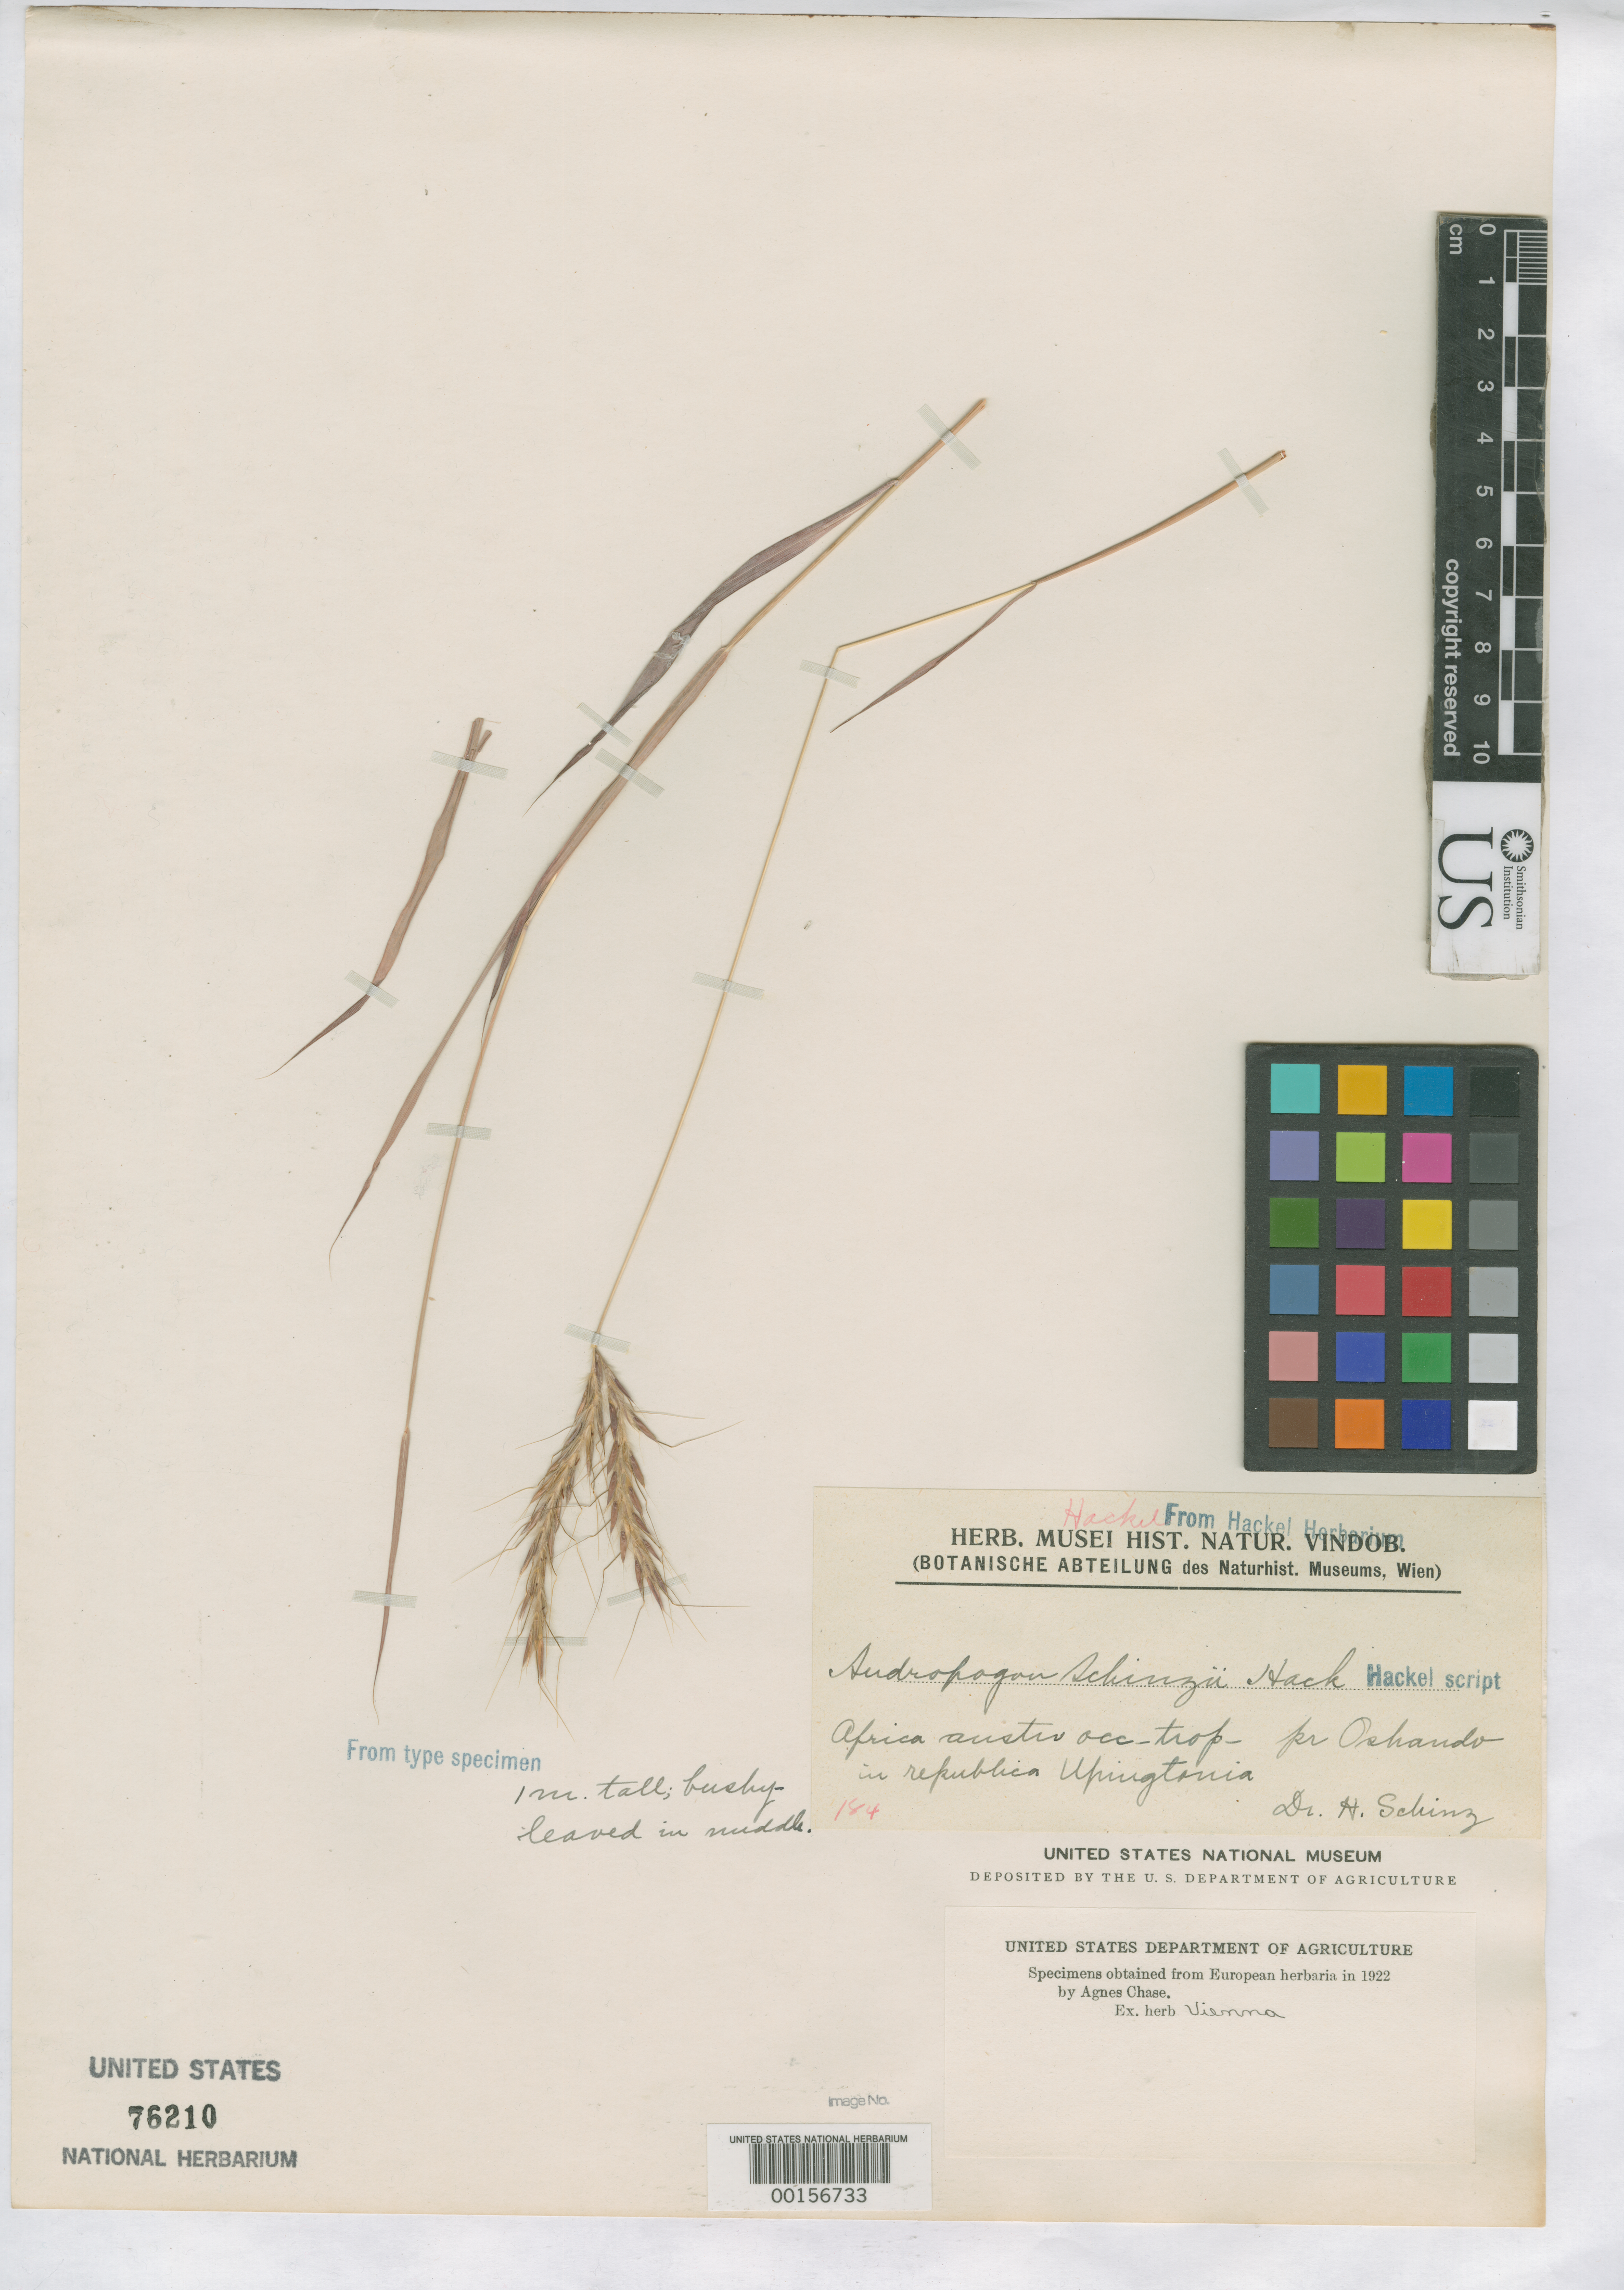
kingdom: Plantae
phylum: Tracheophyta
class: Liliopsida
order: Poales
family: Poaceae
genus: Andropogon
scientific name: Andropogon schinzii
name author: Hack. ex Schinz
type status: Type Fragment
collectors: H. Schinz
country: Namibia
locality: "Tropical Africa". Pr. Oshando, in Republica Upingtonia.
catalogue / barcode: US 76210